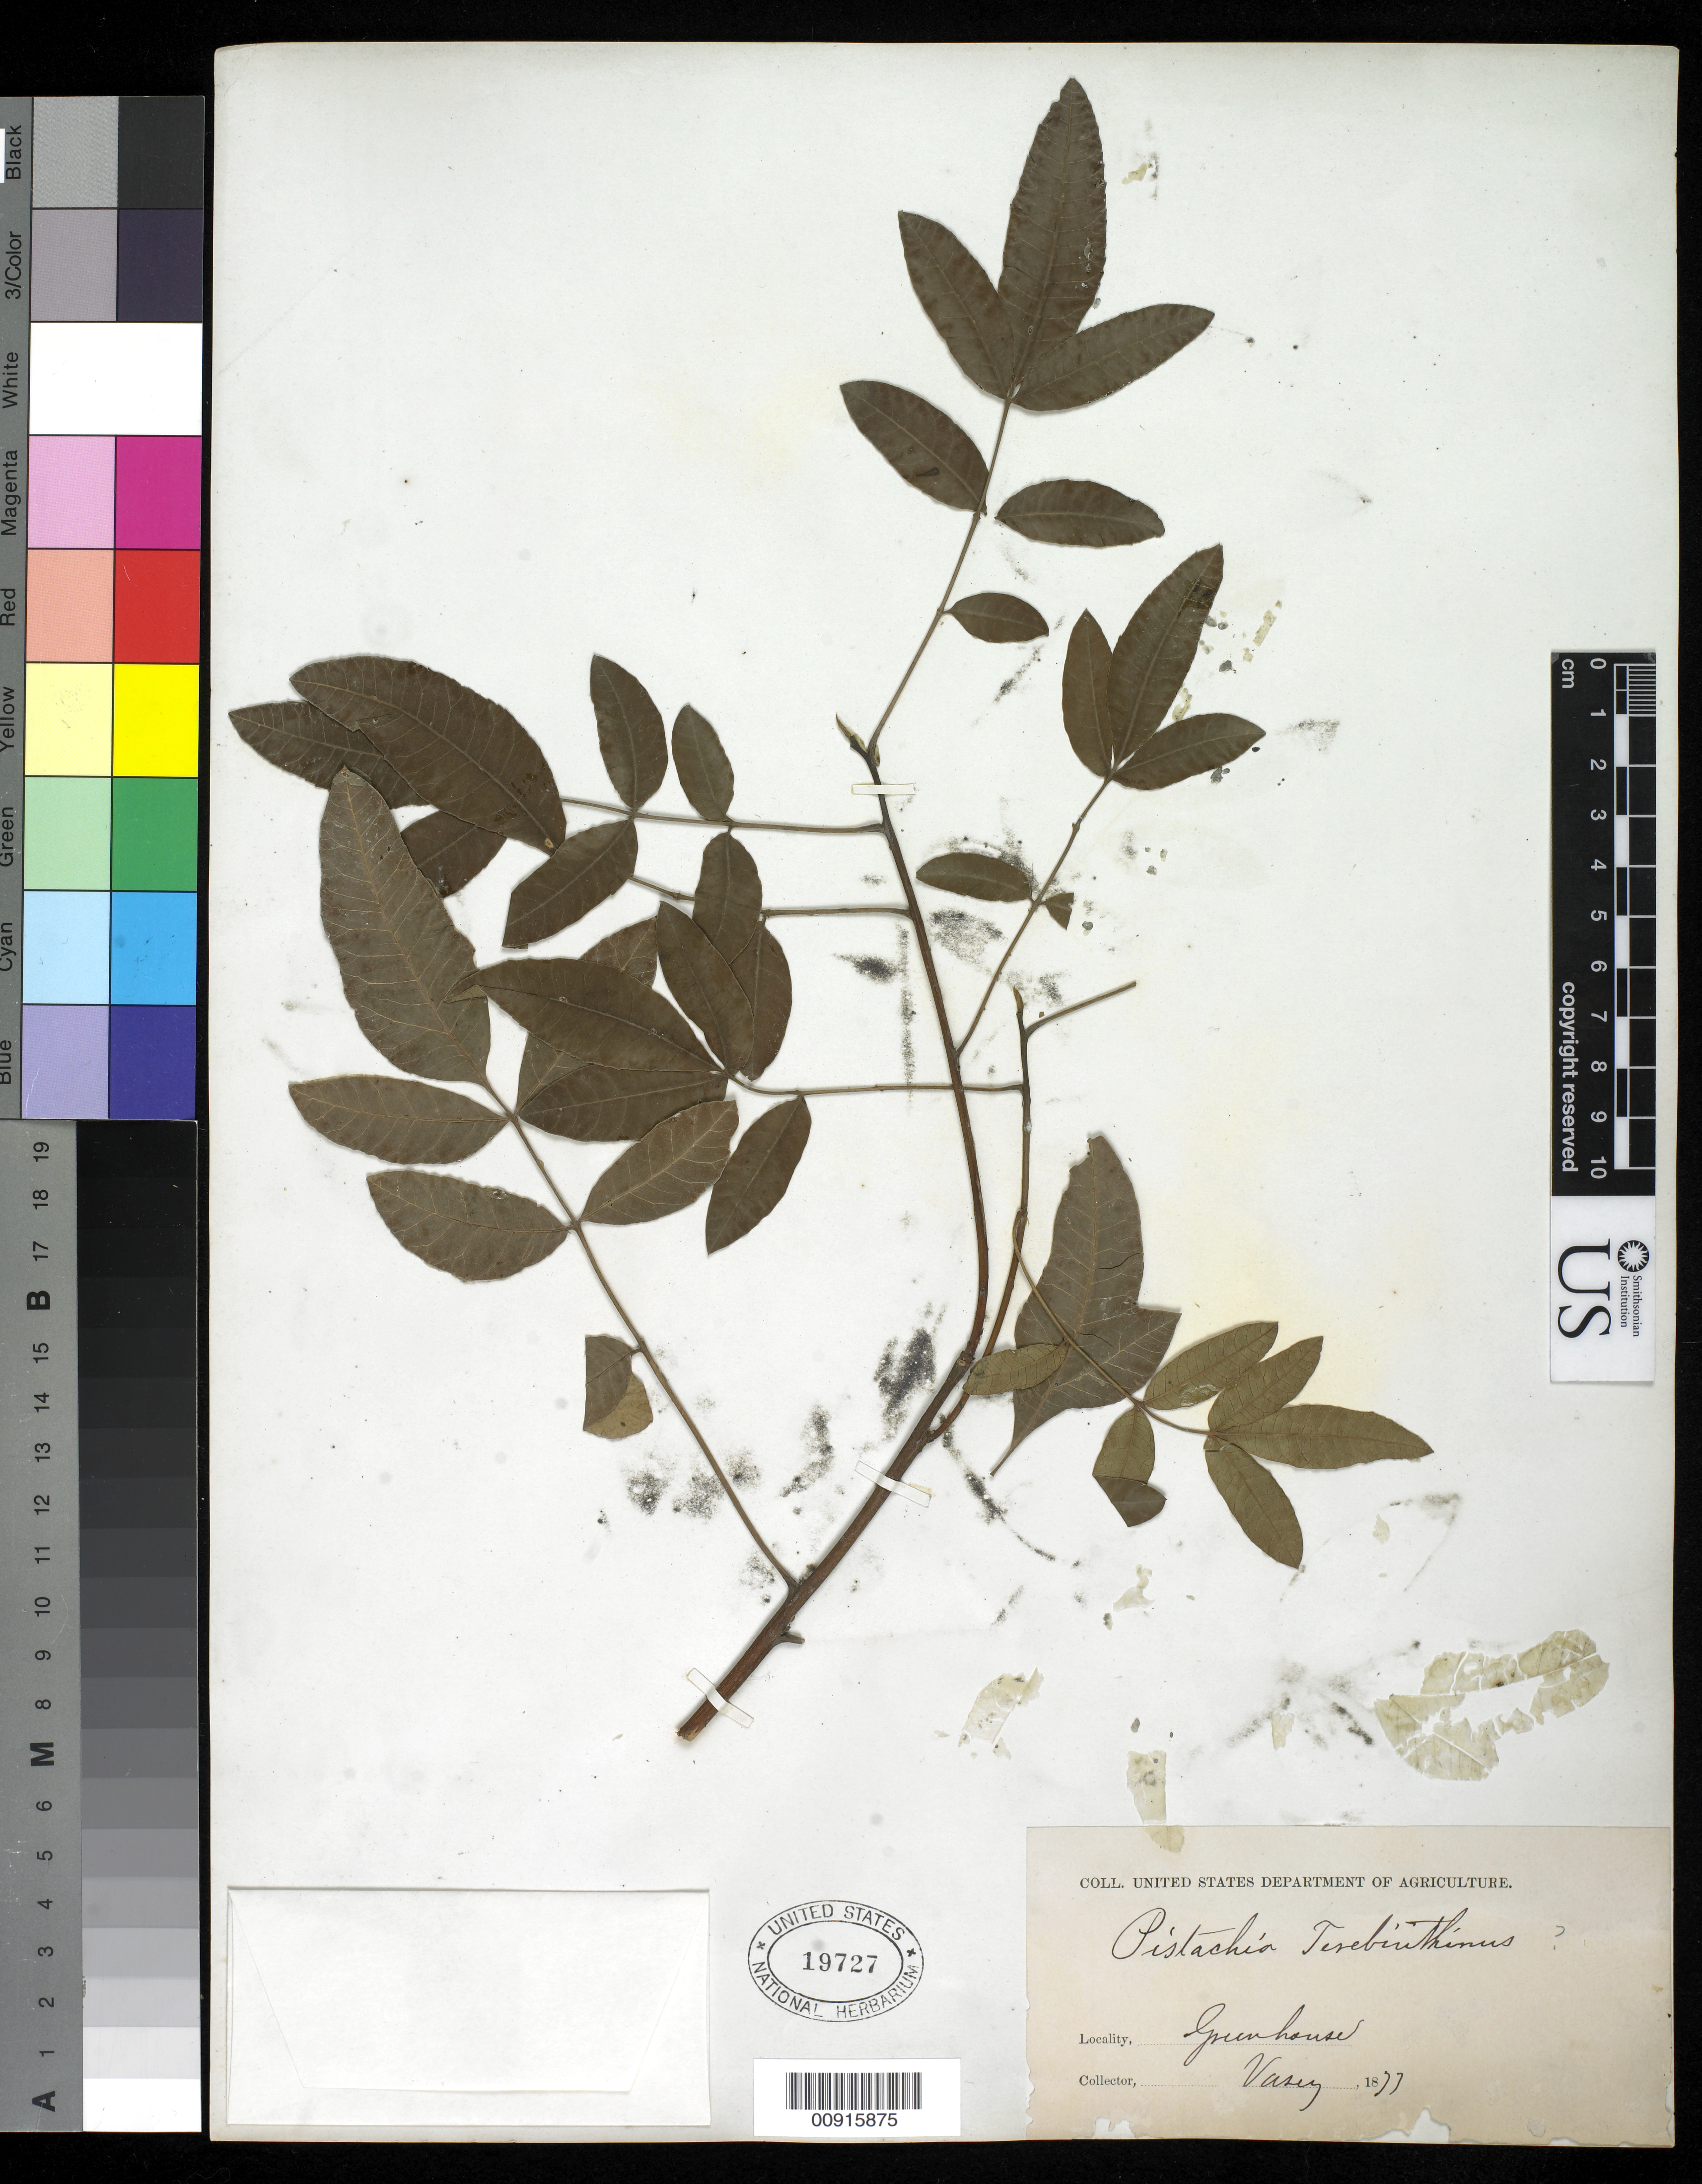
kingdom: Plantae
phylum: Tracheophyta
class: Magnoliopsida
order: Sapindales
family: Anacardiaceae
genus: Pistacia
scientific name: Pistacia vera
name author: L.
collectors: Vasey, --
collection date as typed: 1877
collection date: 1877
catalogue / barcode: US 19727